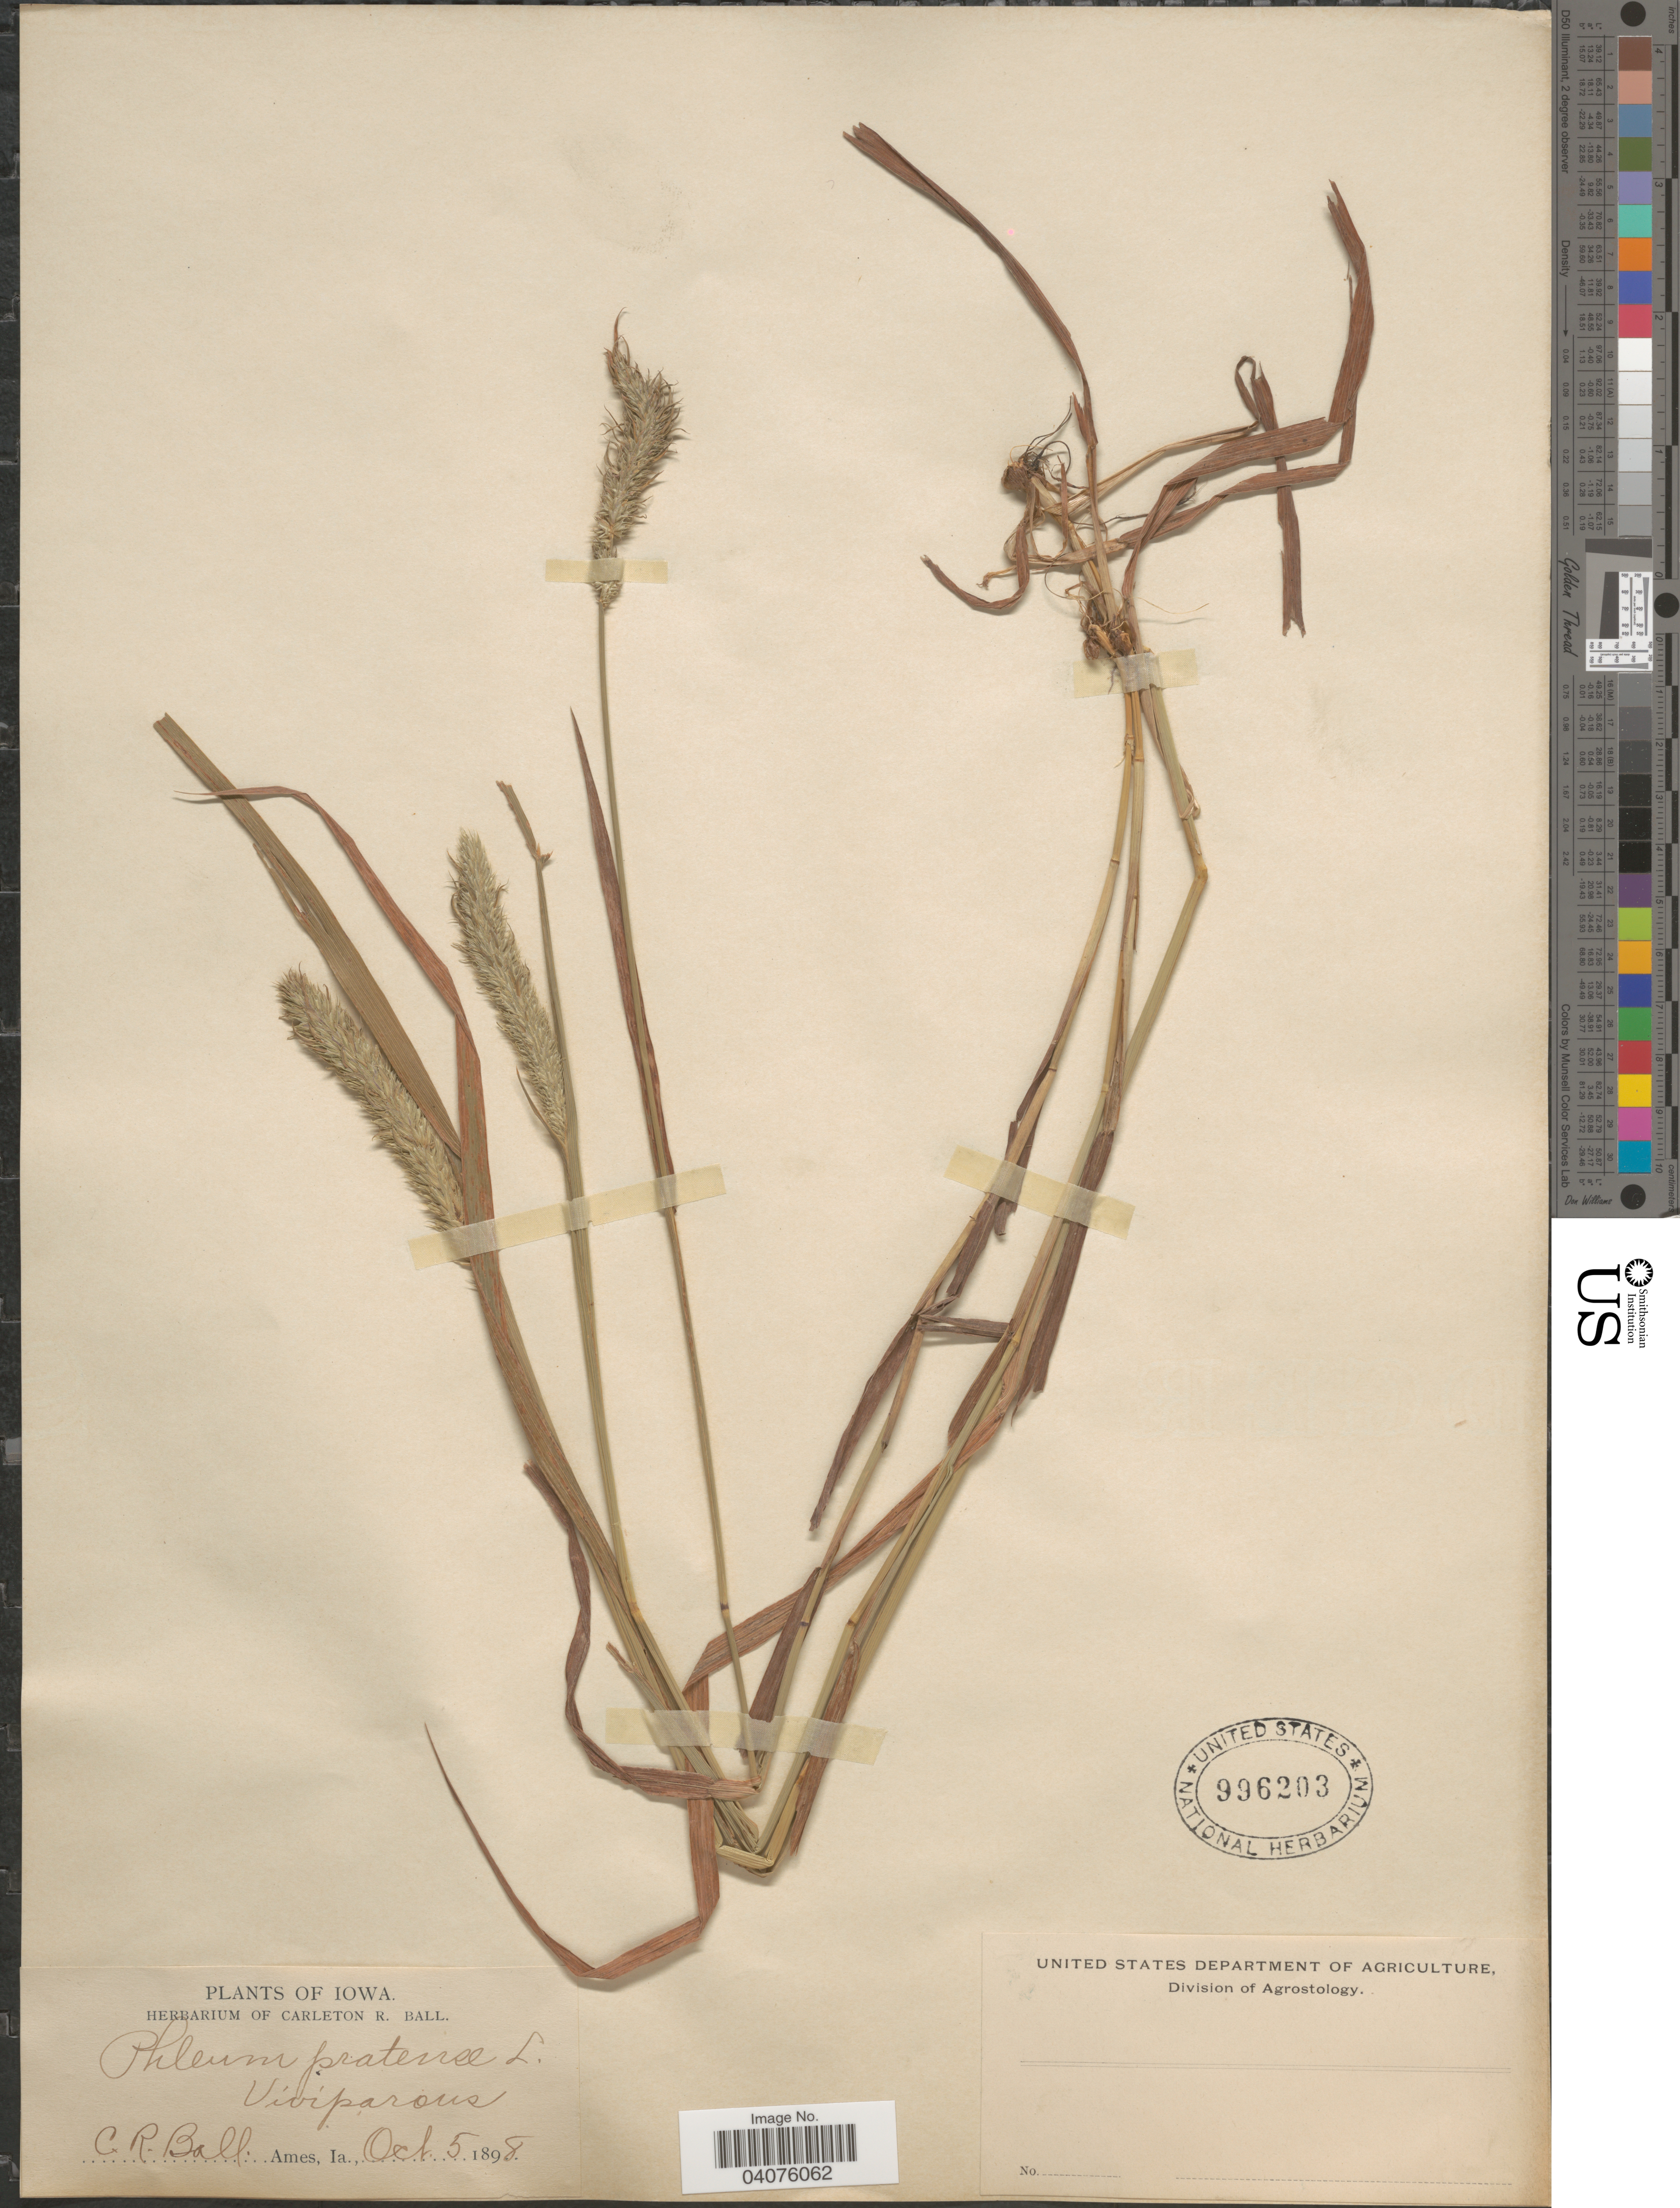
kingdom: Plantae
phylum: Tracheophyta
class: Liliopsida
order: Poales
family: Poaceae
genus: Phleum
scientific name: Phleum pratense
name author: L.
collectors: C. R. Ball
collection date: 1898-10-05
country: United States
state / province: Iowa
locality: Ames.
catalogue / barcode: US 996203